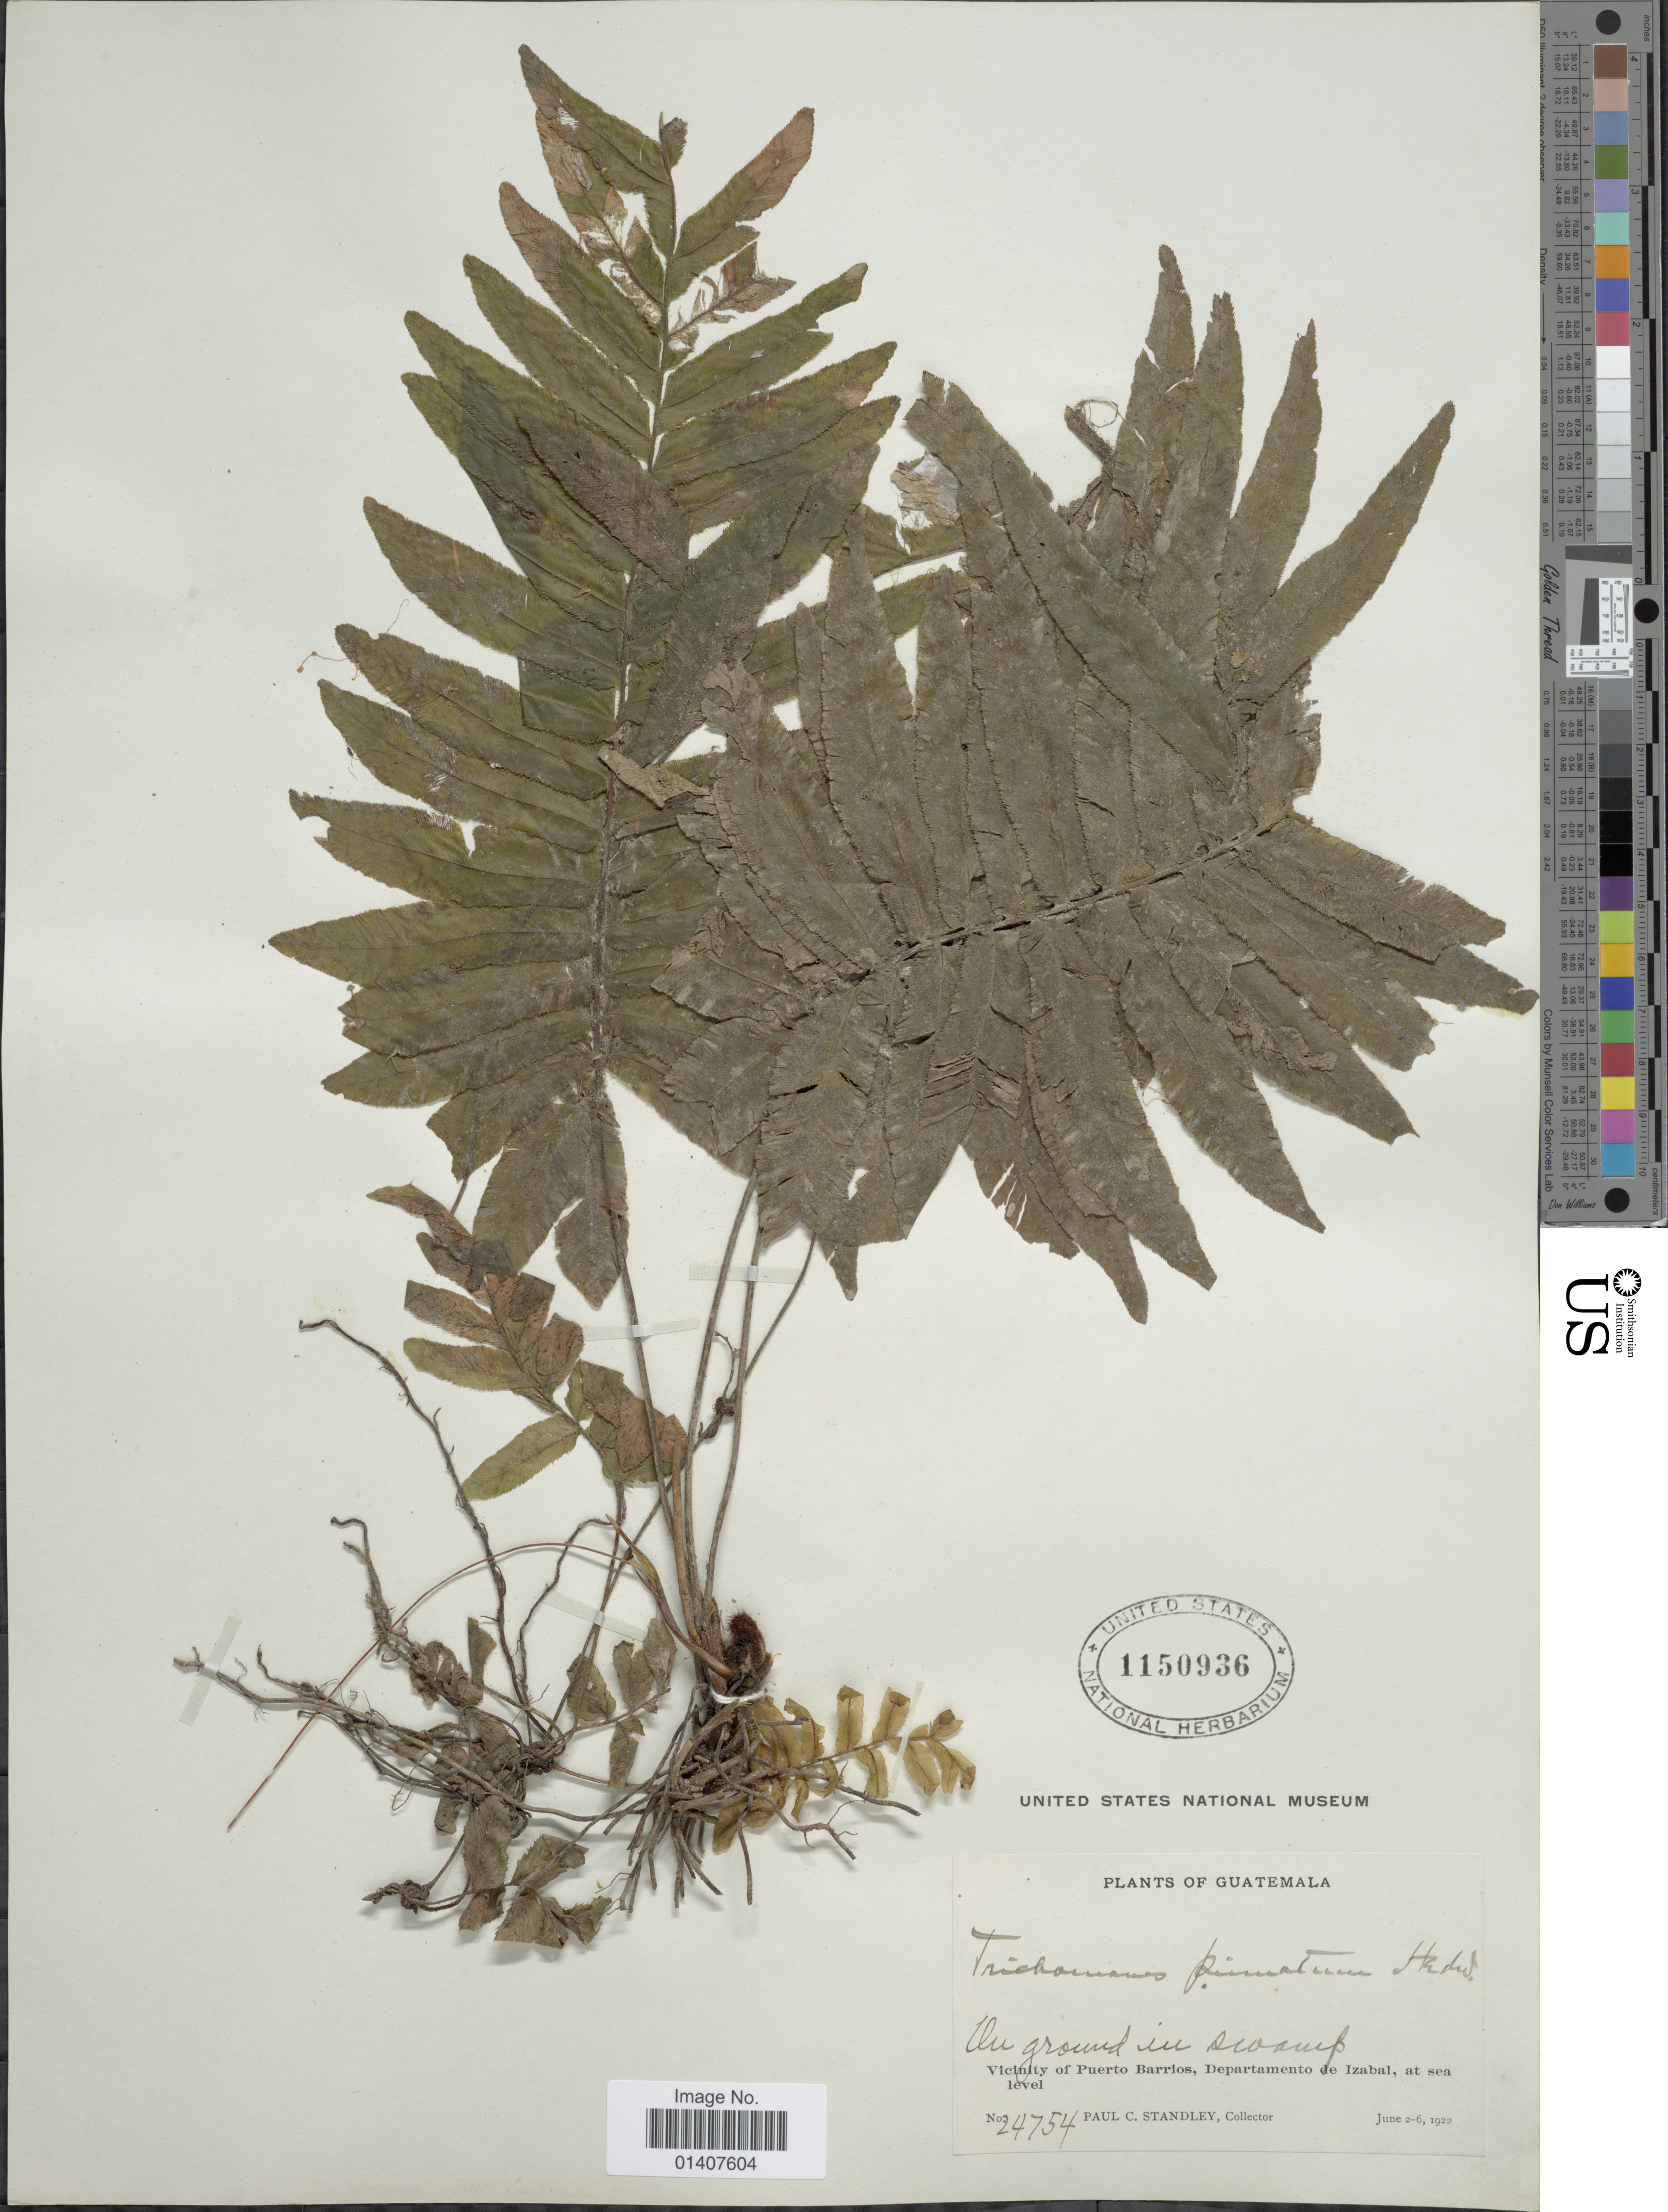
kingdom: Plantae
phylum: Tracheophyta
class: Polypodiopsida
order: Hymenophyllales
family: Hymenophyllaceae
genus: Trichomanes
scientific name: Trichomanes pinnatum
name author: Hedw.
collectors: P. C. Standley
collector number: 24754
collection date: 1922-06-02/1922-06-06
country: Guatemala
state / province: Izabal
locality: On ground in swamp, Vicinity of Puerto Barrios, Departamento de Izabal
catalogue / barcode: US 1150936